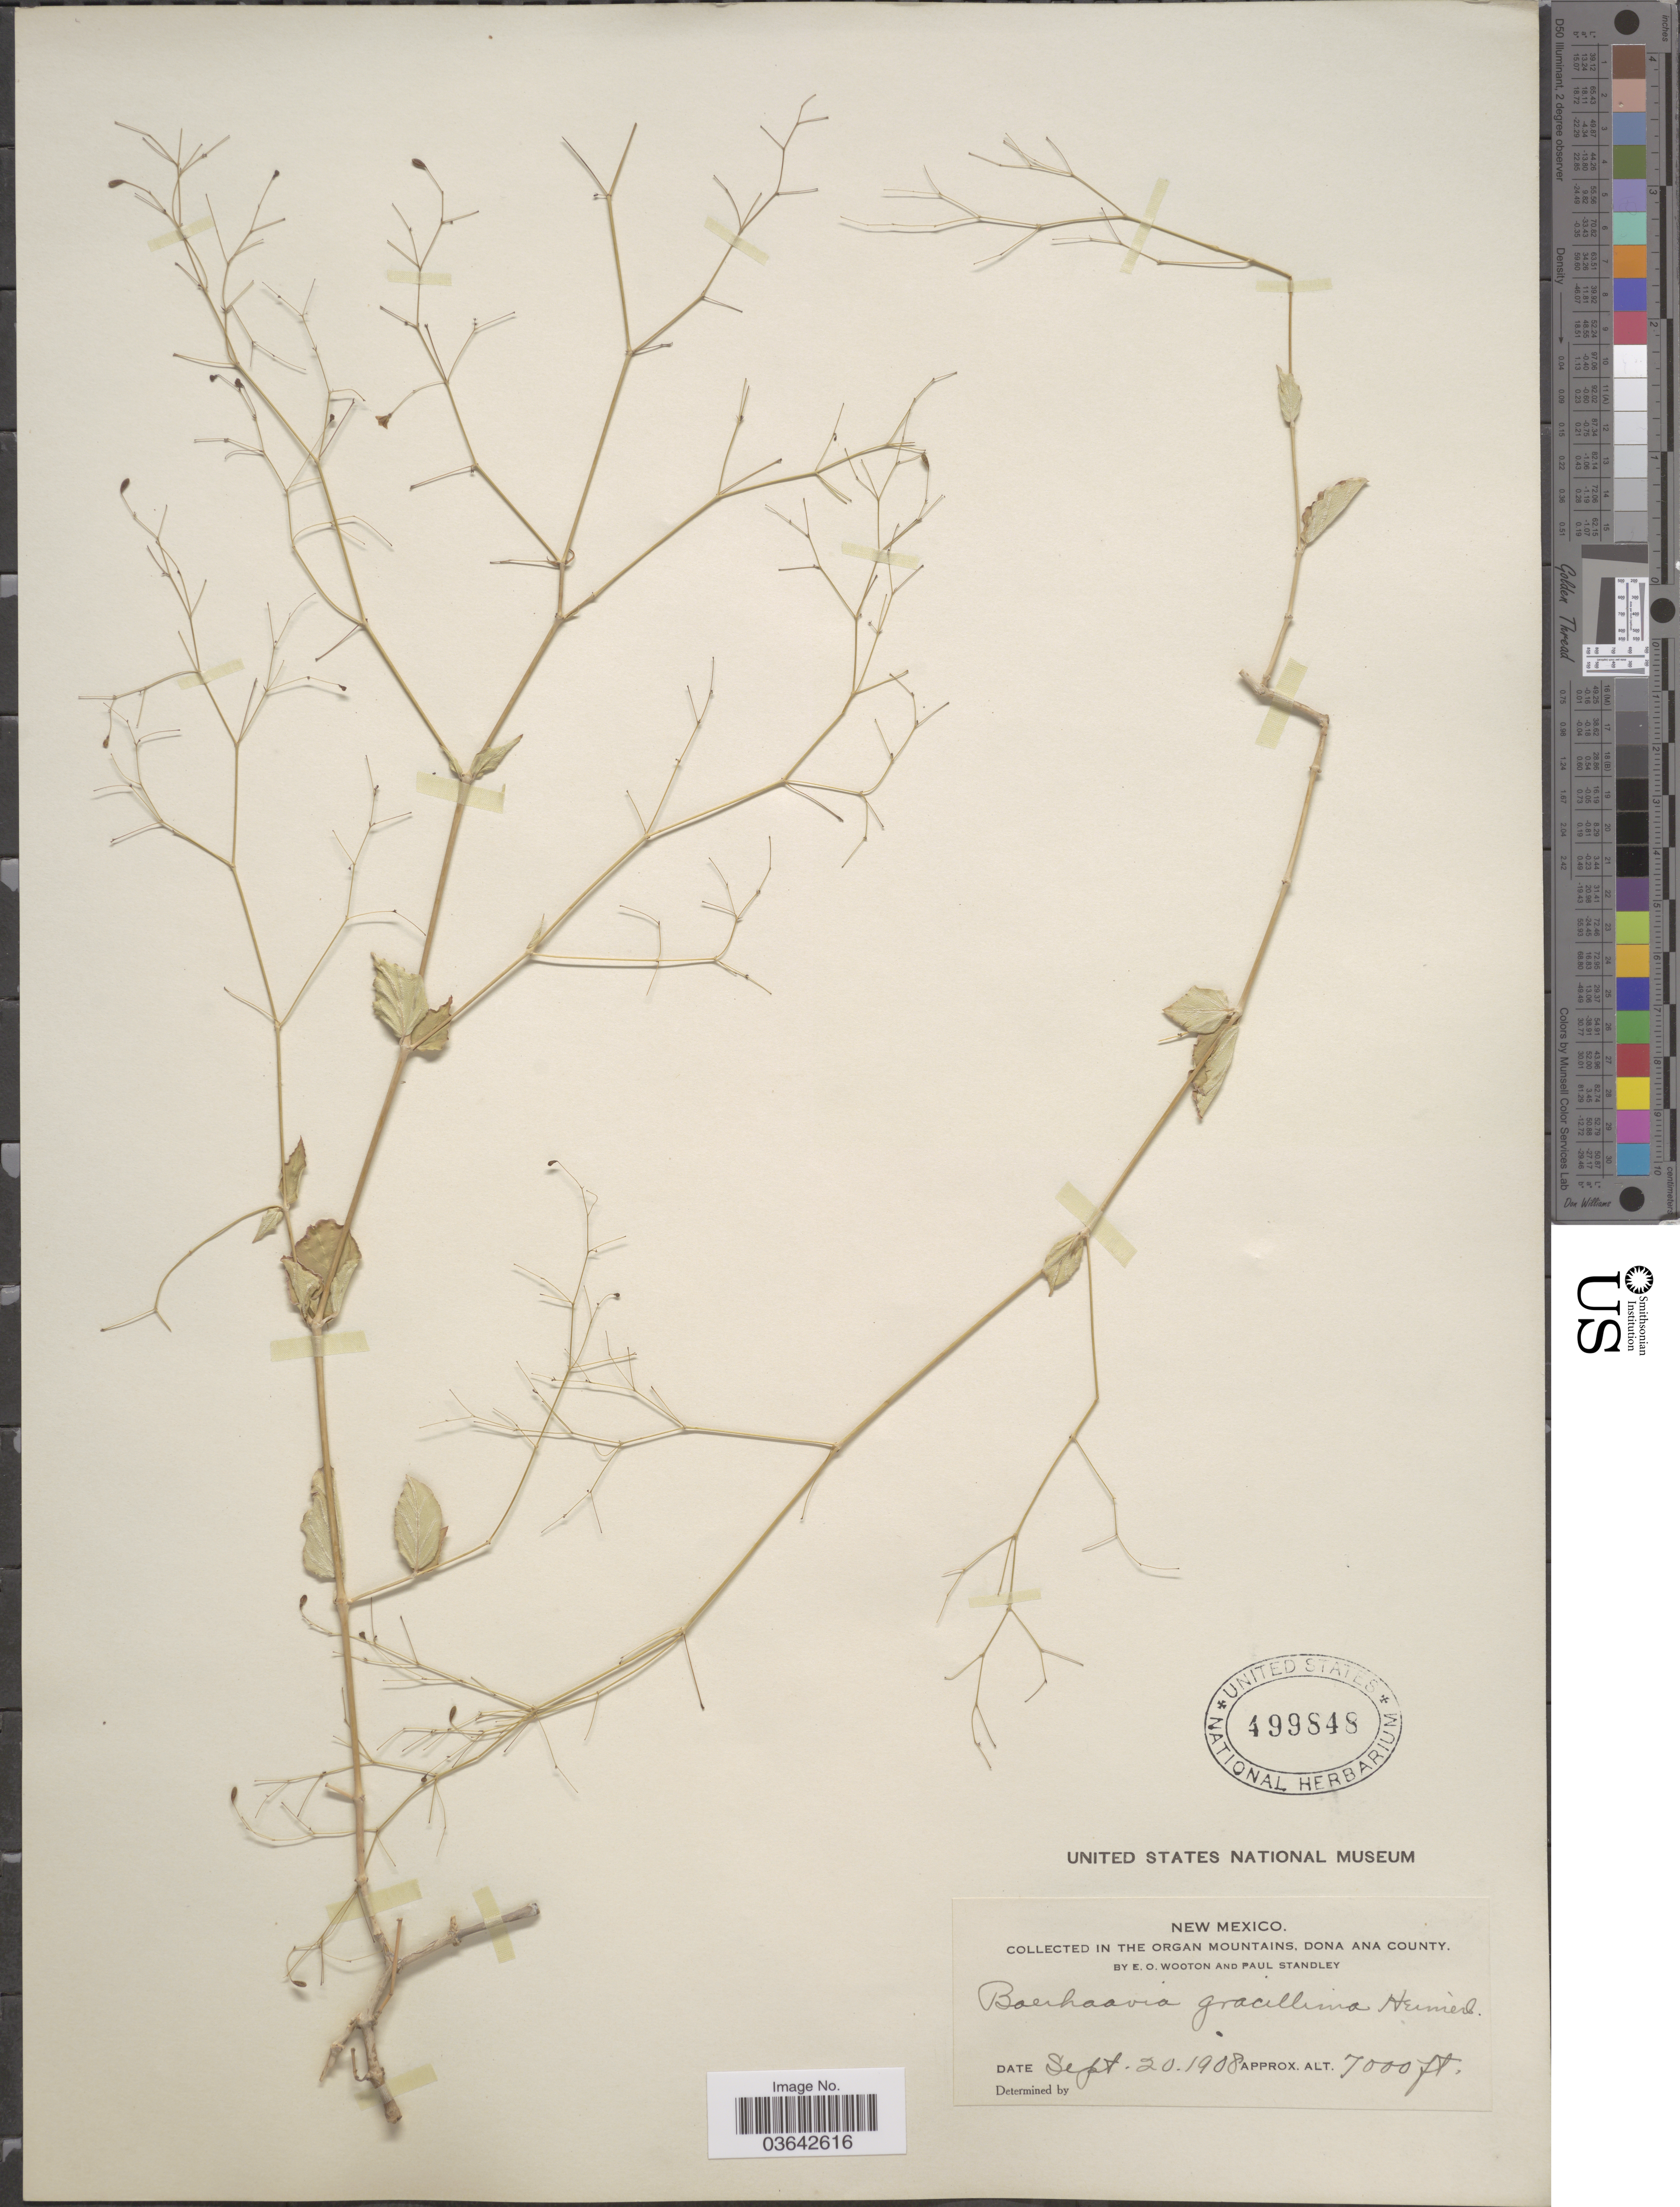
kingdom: Plantae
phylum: Tracheophyta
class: Magnoliopsida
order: Caryophyllales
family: Nyctaginaceae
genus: Boerhavia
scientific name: Boerhavia gracillima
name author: Heimerl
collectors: E. O. Wooton & P. C. Standley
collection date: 1908-09-20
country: United States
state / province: New Mexico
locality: The Organ Mountains, Dona Ana County.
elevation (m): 2134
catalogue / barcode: US 499848